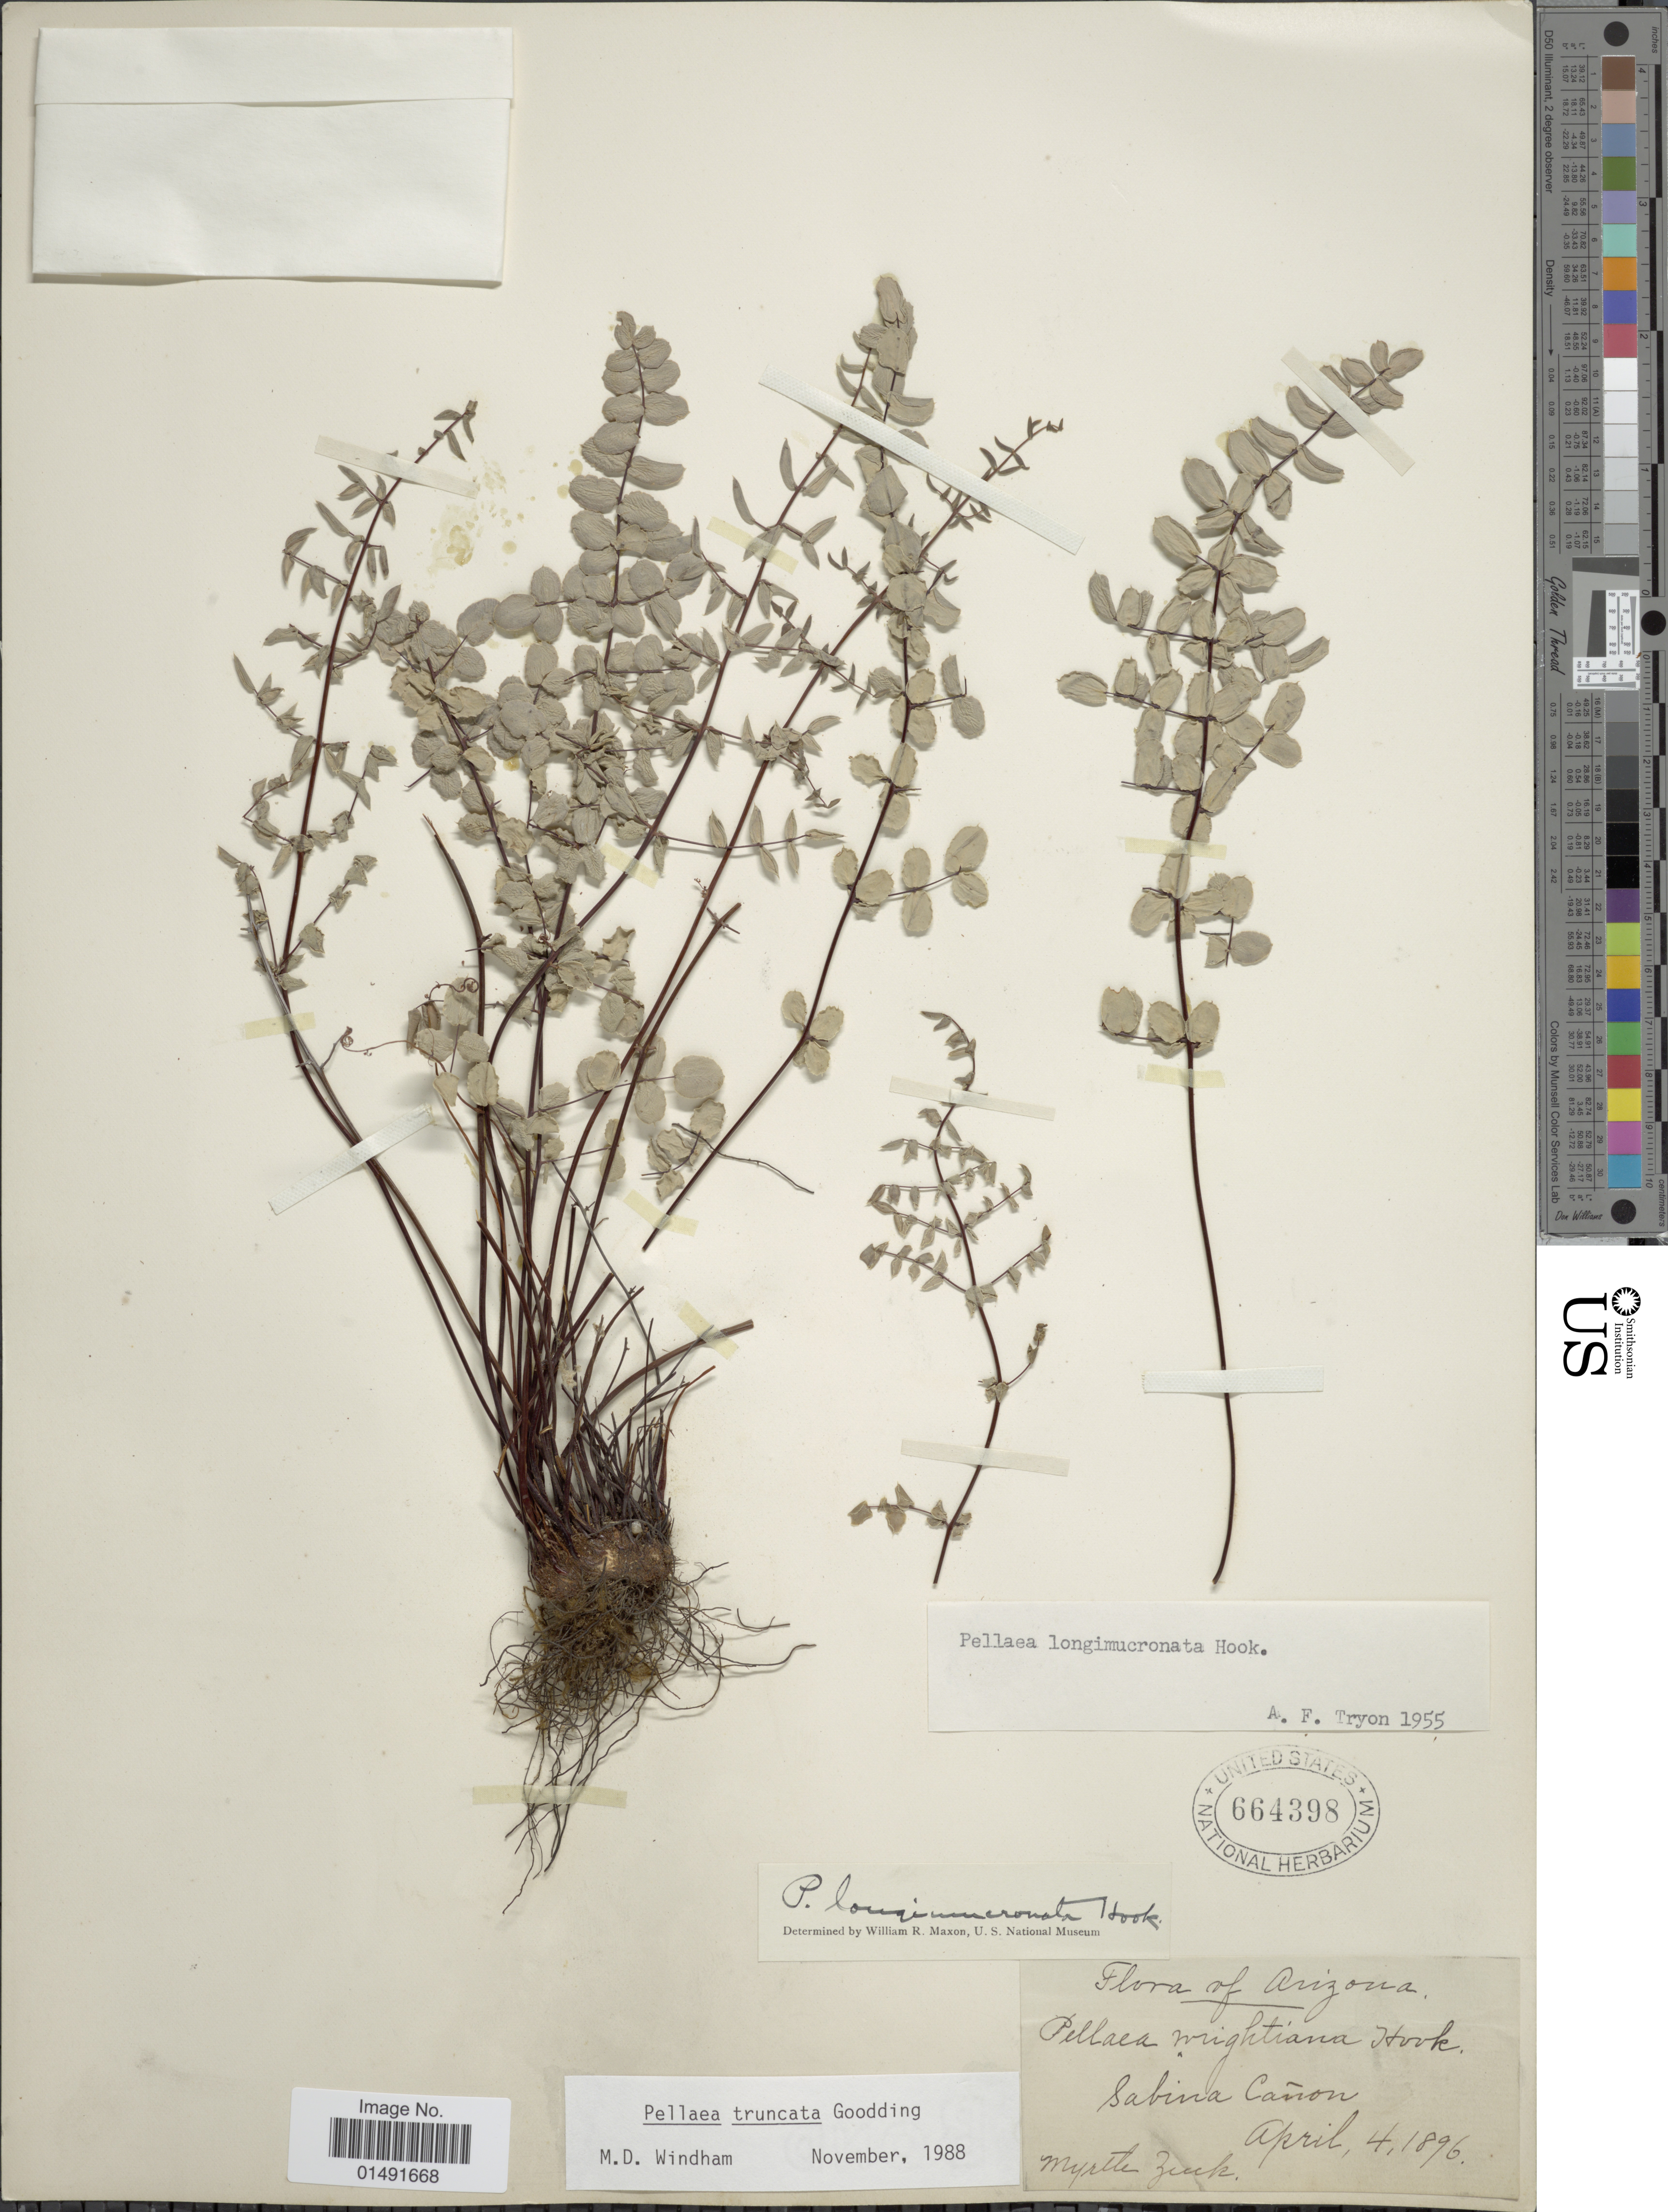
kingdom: Plantae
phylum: Tracheophyta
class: Polypodiopsida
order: Polypodiales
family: Pteridaceae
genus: Pellaea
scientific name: Pellaea truncata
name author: Goodd.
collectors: M. Zuck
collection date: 1896-04-04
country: United States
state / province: Arizona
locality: Sabina Cañon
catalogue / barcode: US 664398